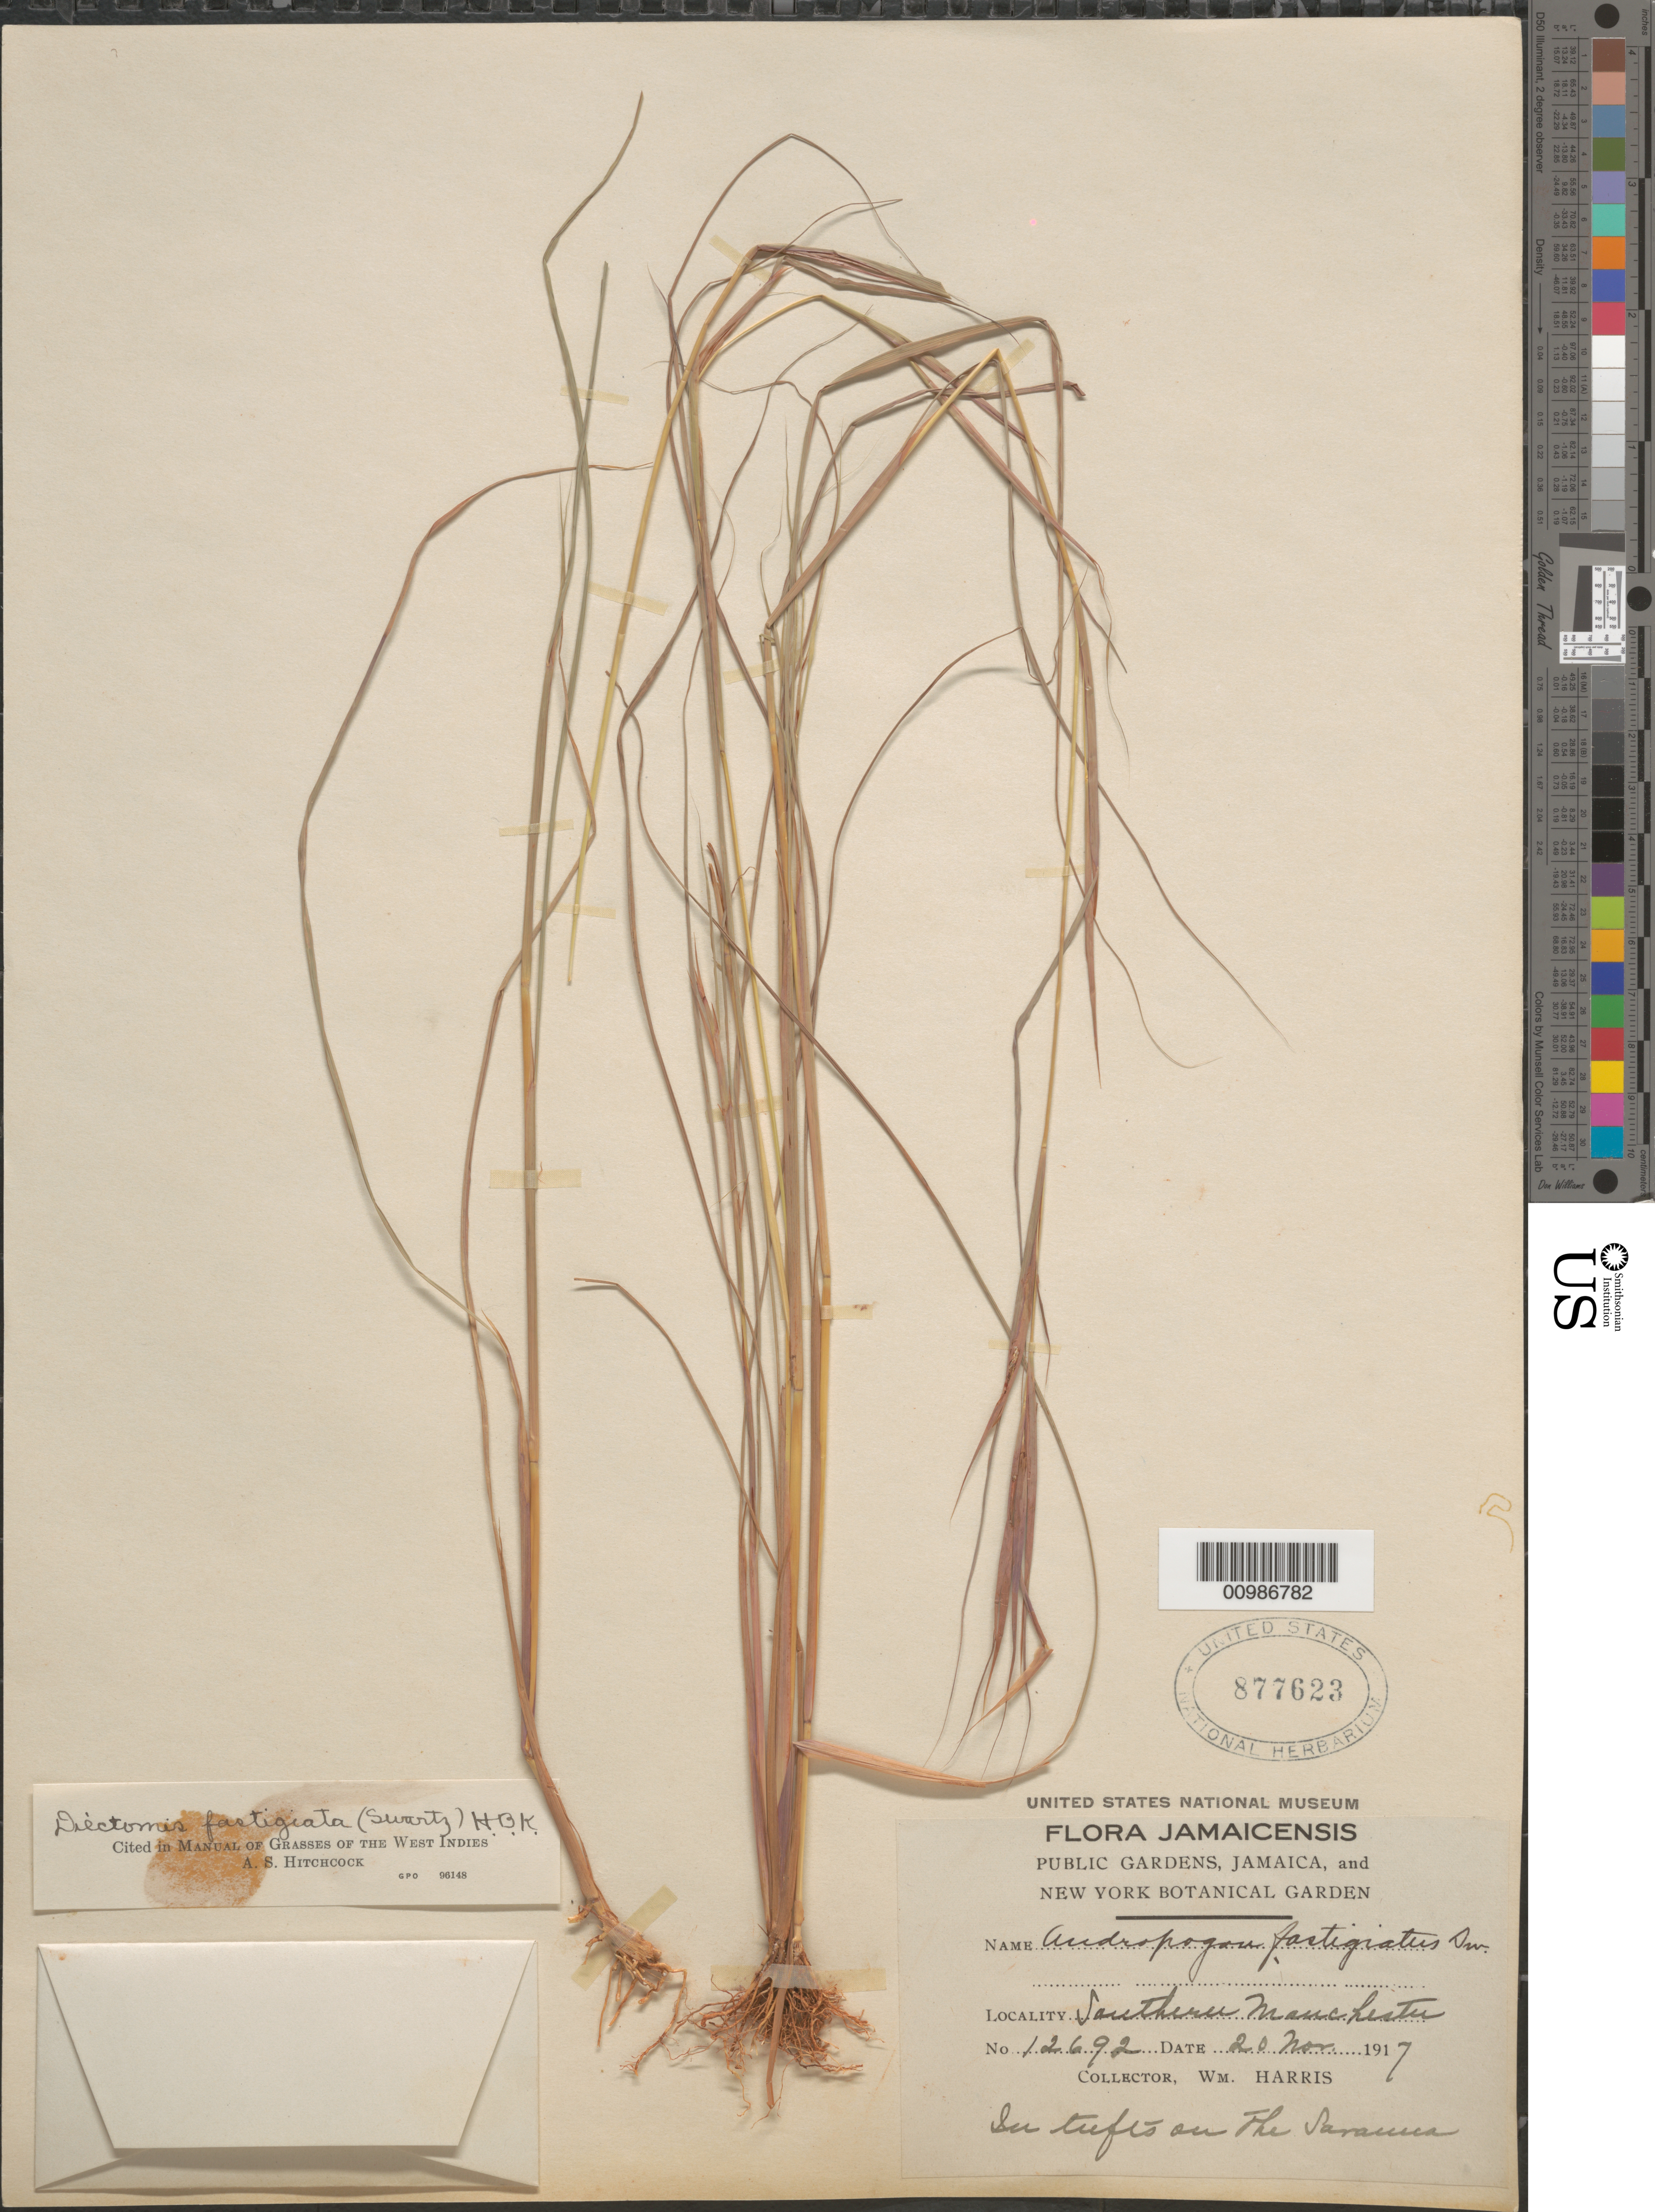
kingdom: Plantae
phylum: Tracheophyta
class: Liliopsida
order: Poales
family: Poaceae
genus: Andropogon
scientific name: Andropogon fastigiatus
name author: Sw.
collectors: W. H. Harris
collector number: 12692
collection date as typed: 20 Nov 1917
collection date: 1917-11-20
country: Jamaica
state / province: Manchester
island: Jamaica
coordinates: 0 N, 0 E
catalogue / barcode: US 877623